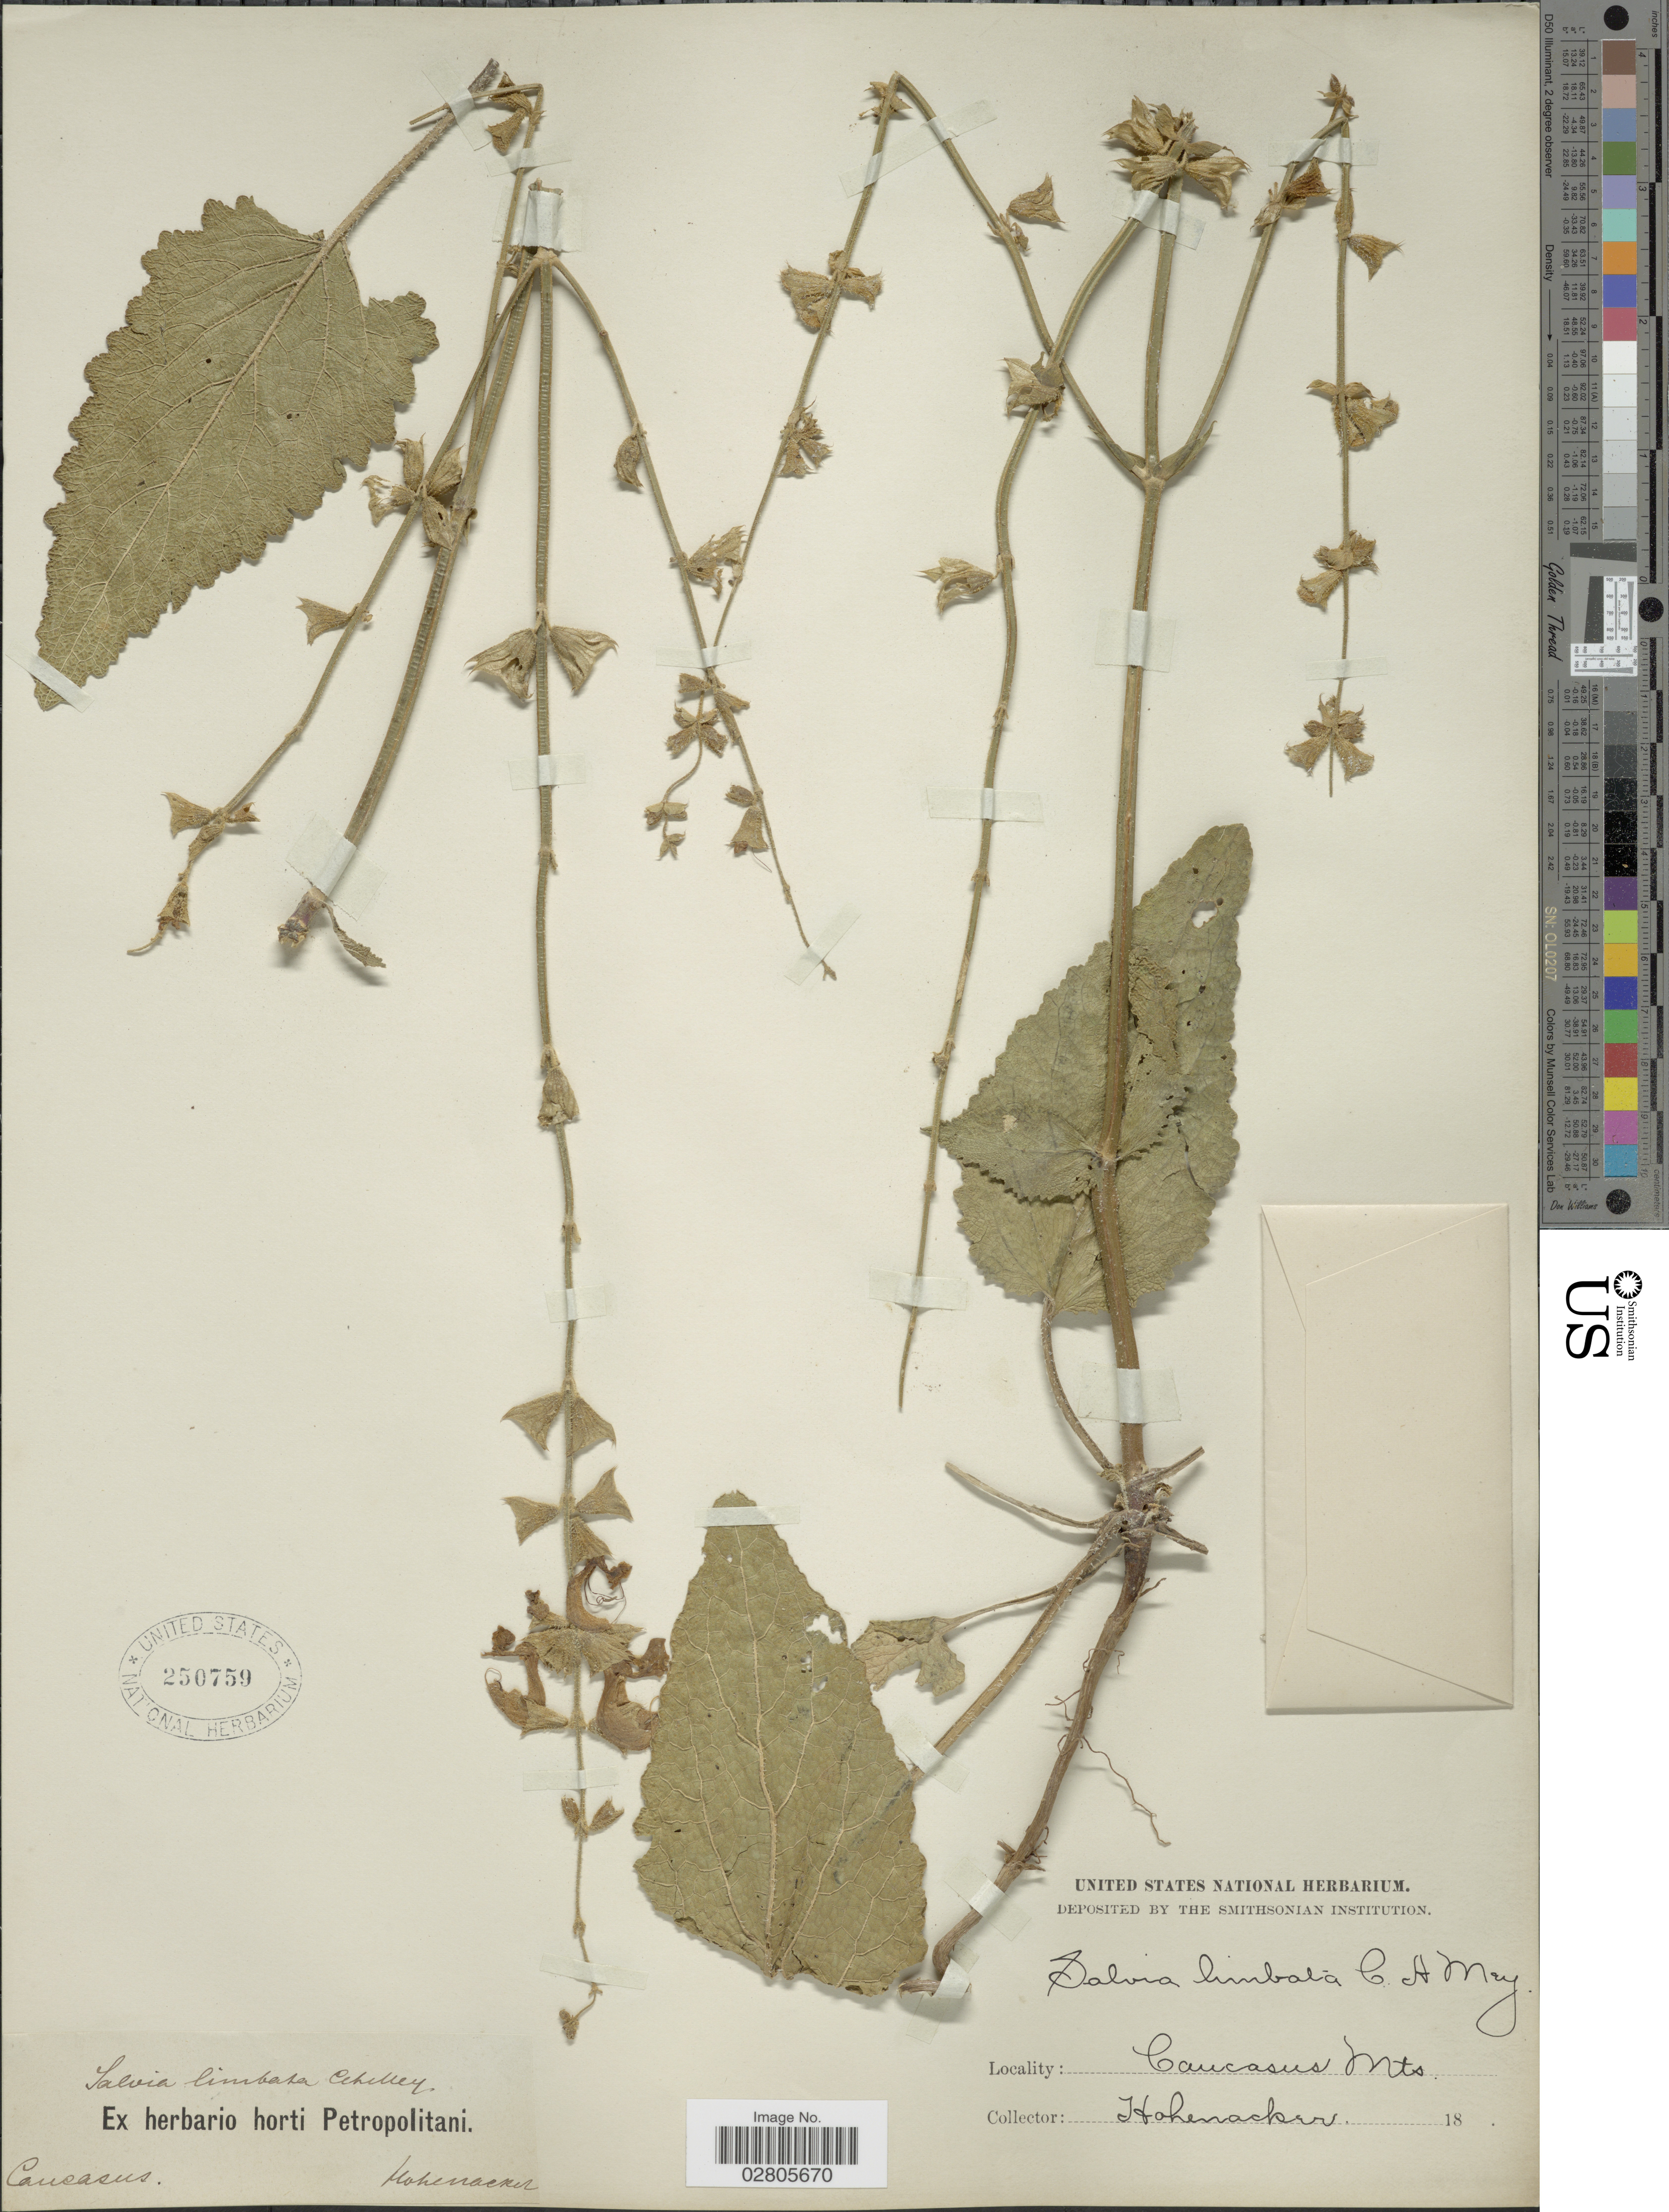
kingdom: Plantae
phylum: Tracheophyta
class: Magnoliopsida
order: Lamiales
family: Lamiaceae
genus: Salvia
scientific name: Salvia limbata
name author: C.A. Mey.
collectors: Hohenacker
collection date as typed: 18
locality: Caucasus Mts.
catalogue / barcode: US 250759